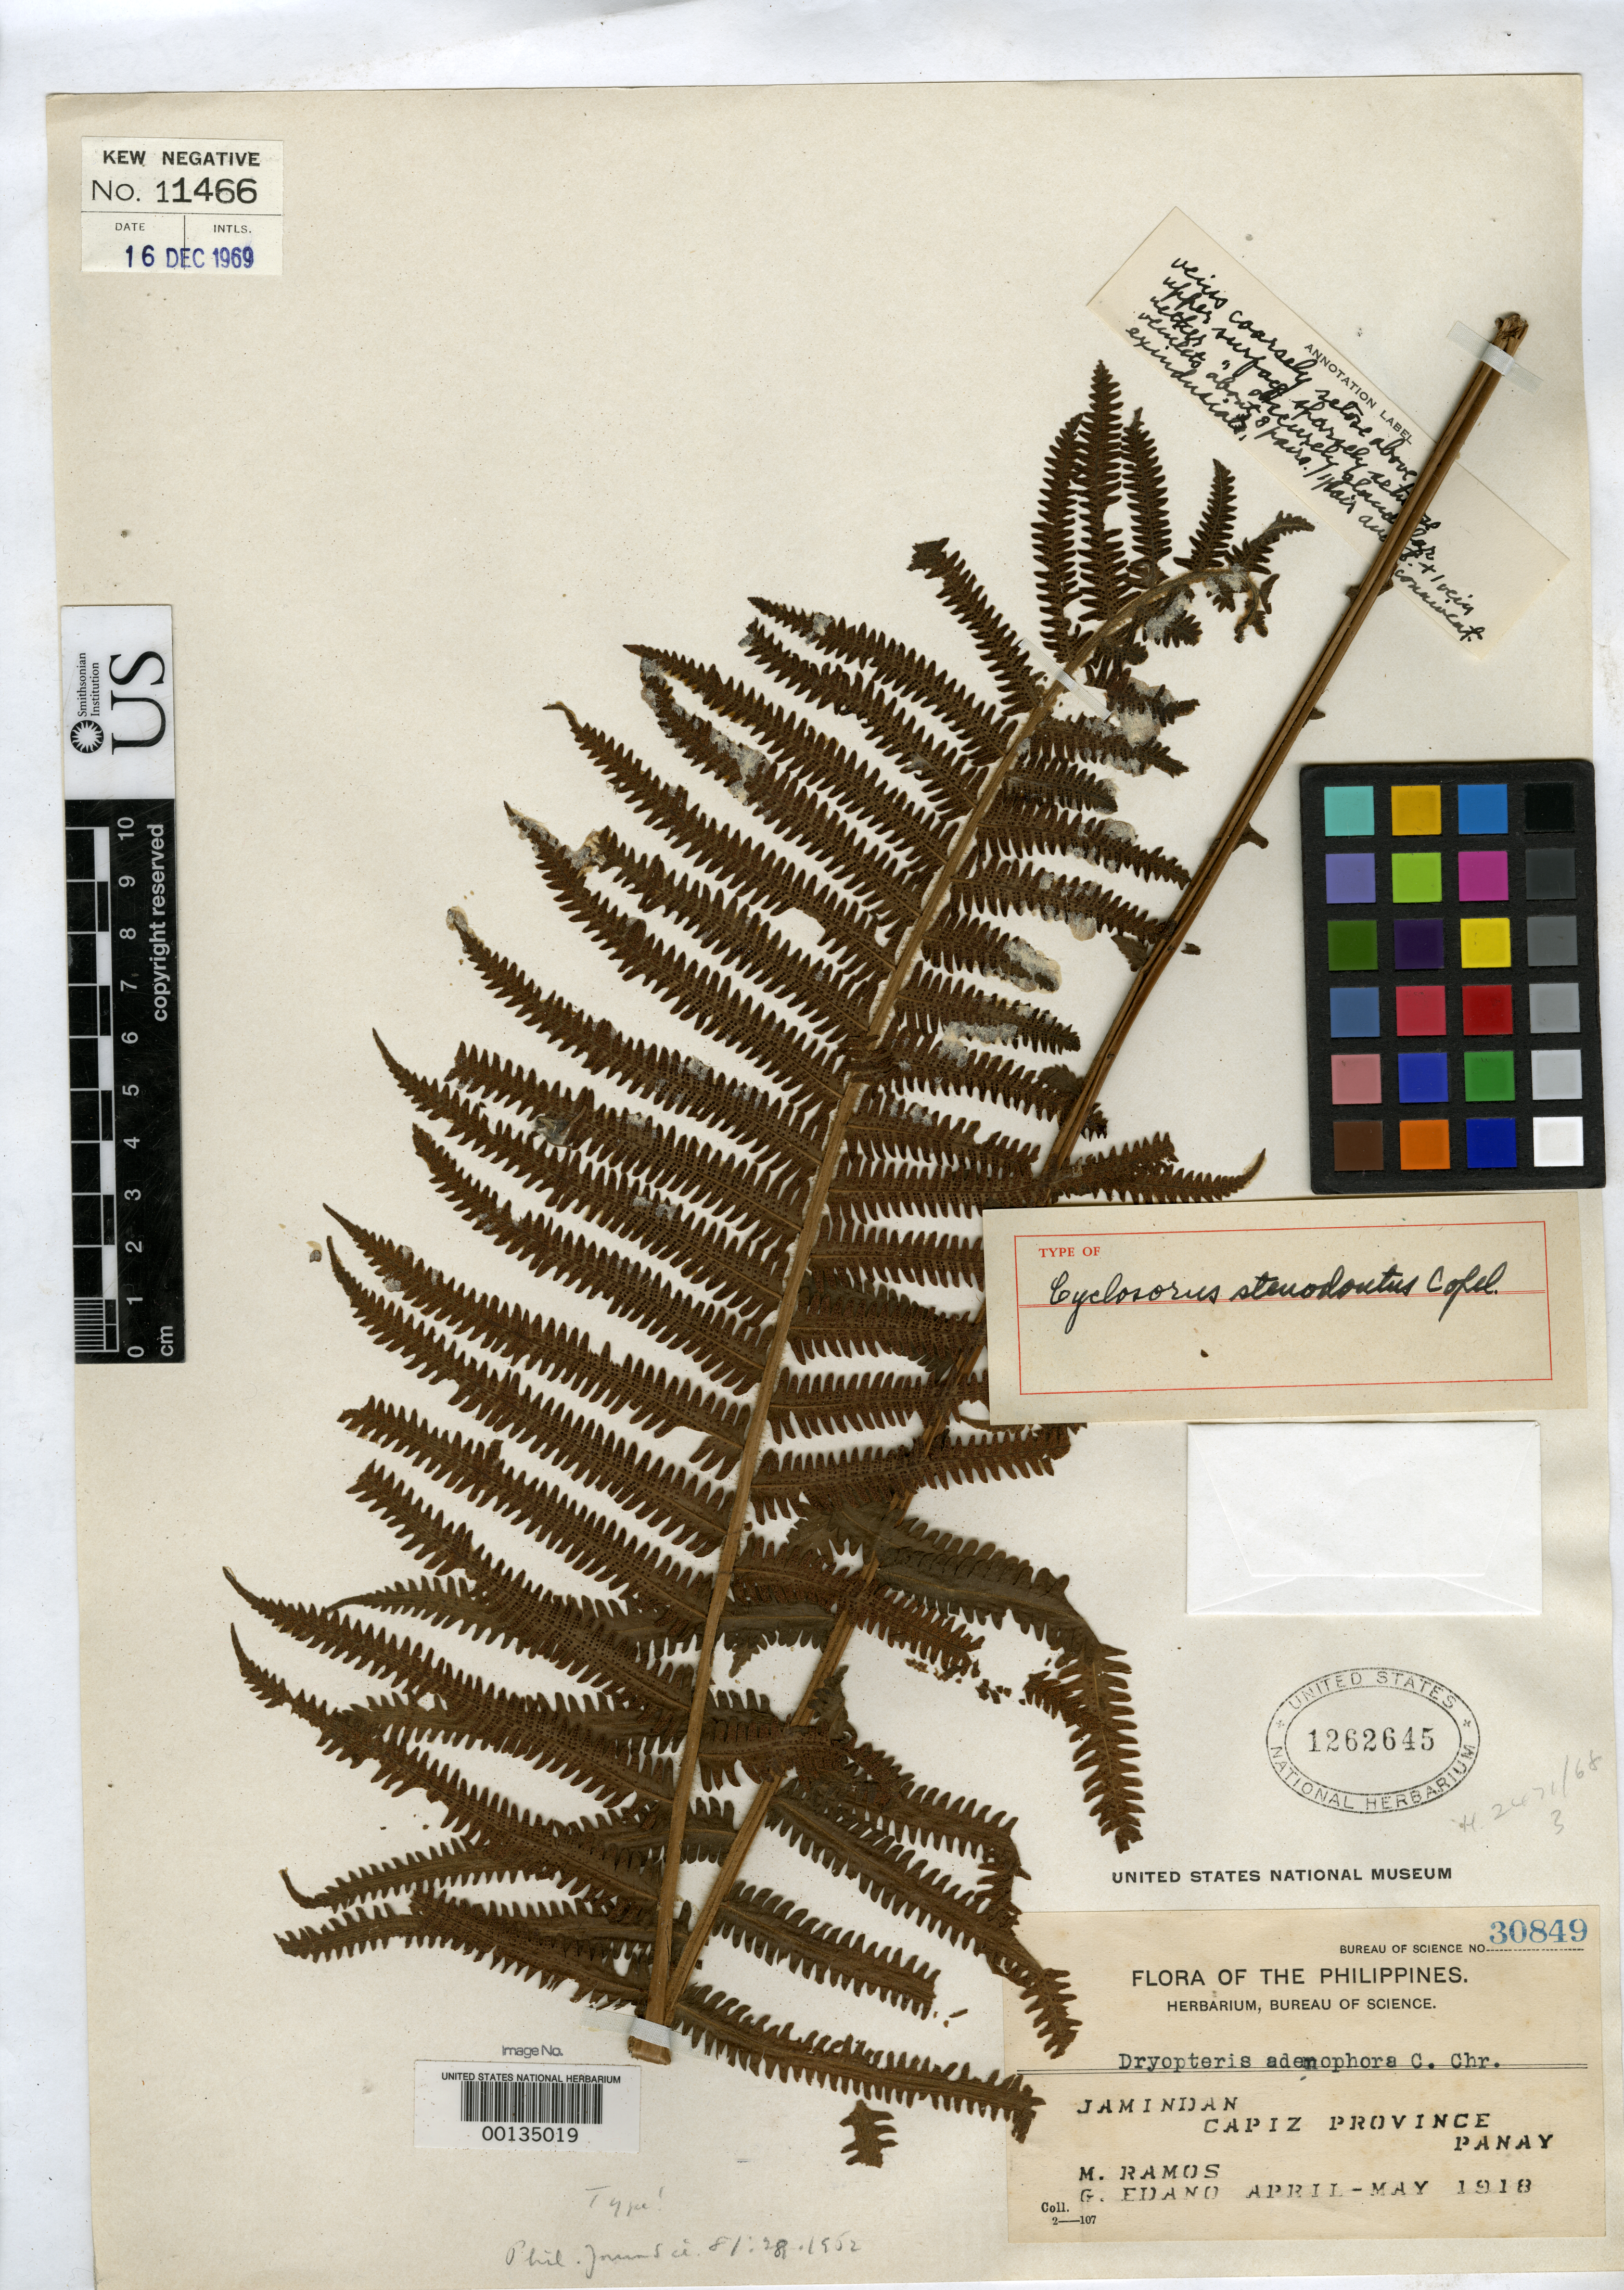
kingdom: Plantae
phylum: Tracheophyta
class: Polypodiopsida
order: Polypodiales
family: Thelypteridaceae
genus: Cyclosorus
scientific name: Cyclosorus stenodontus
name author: Copel.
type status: Holotype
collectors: M. Ramos & G. E. Edaño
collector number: Bur. Sci. 30849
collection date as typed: Apr 1919 to -- May 1919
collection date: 1919-04/1919-05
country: Philippines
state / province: Western Visayas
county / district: Capiz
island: Panay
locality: Jamindan.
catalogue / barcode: US 1262645